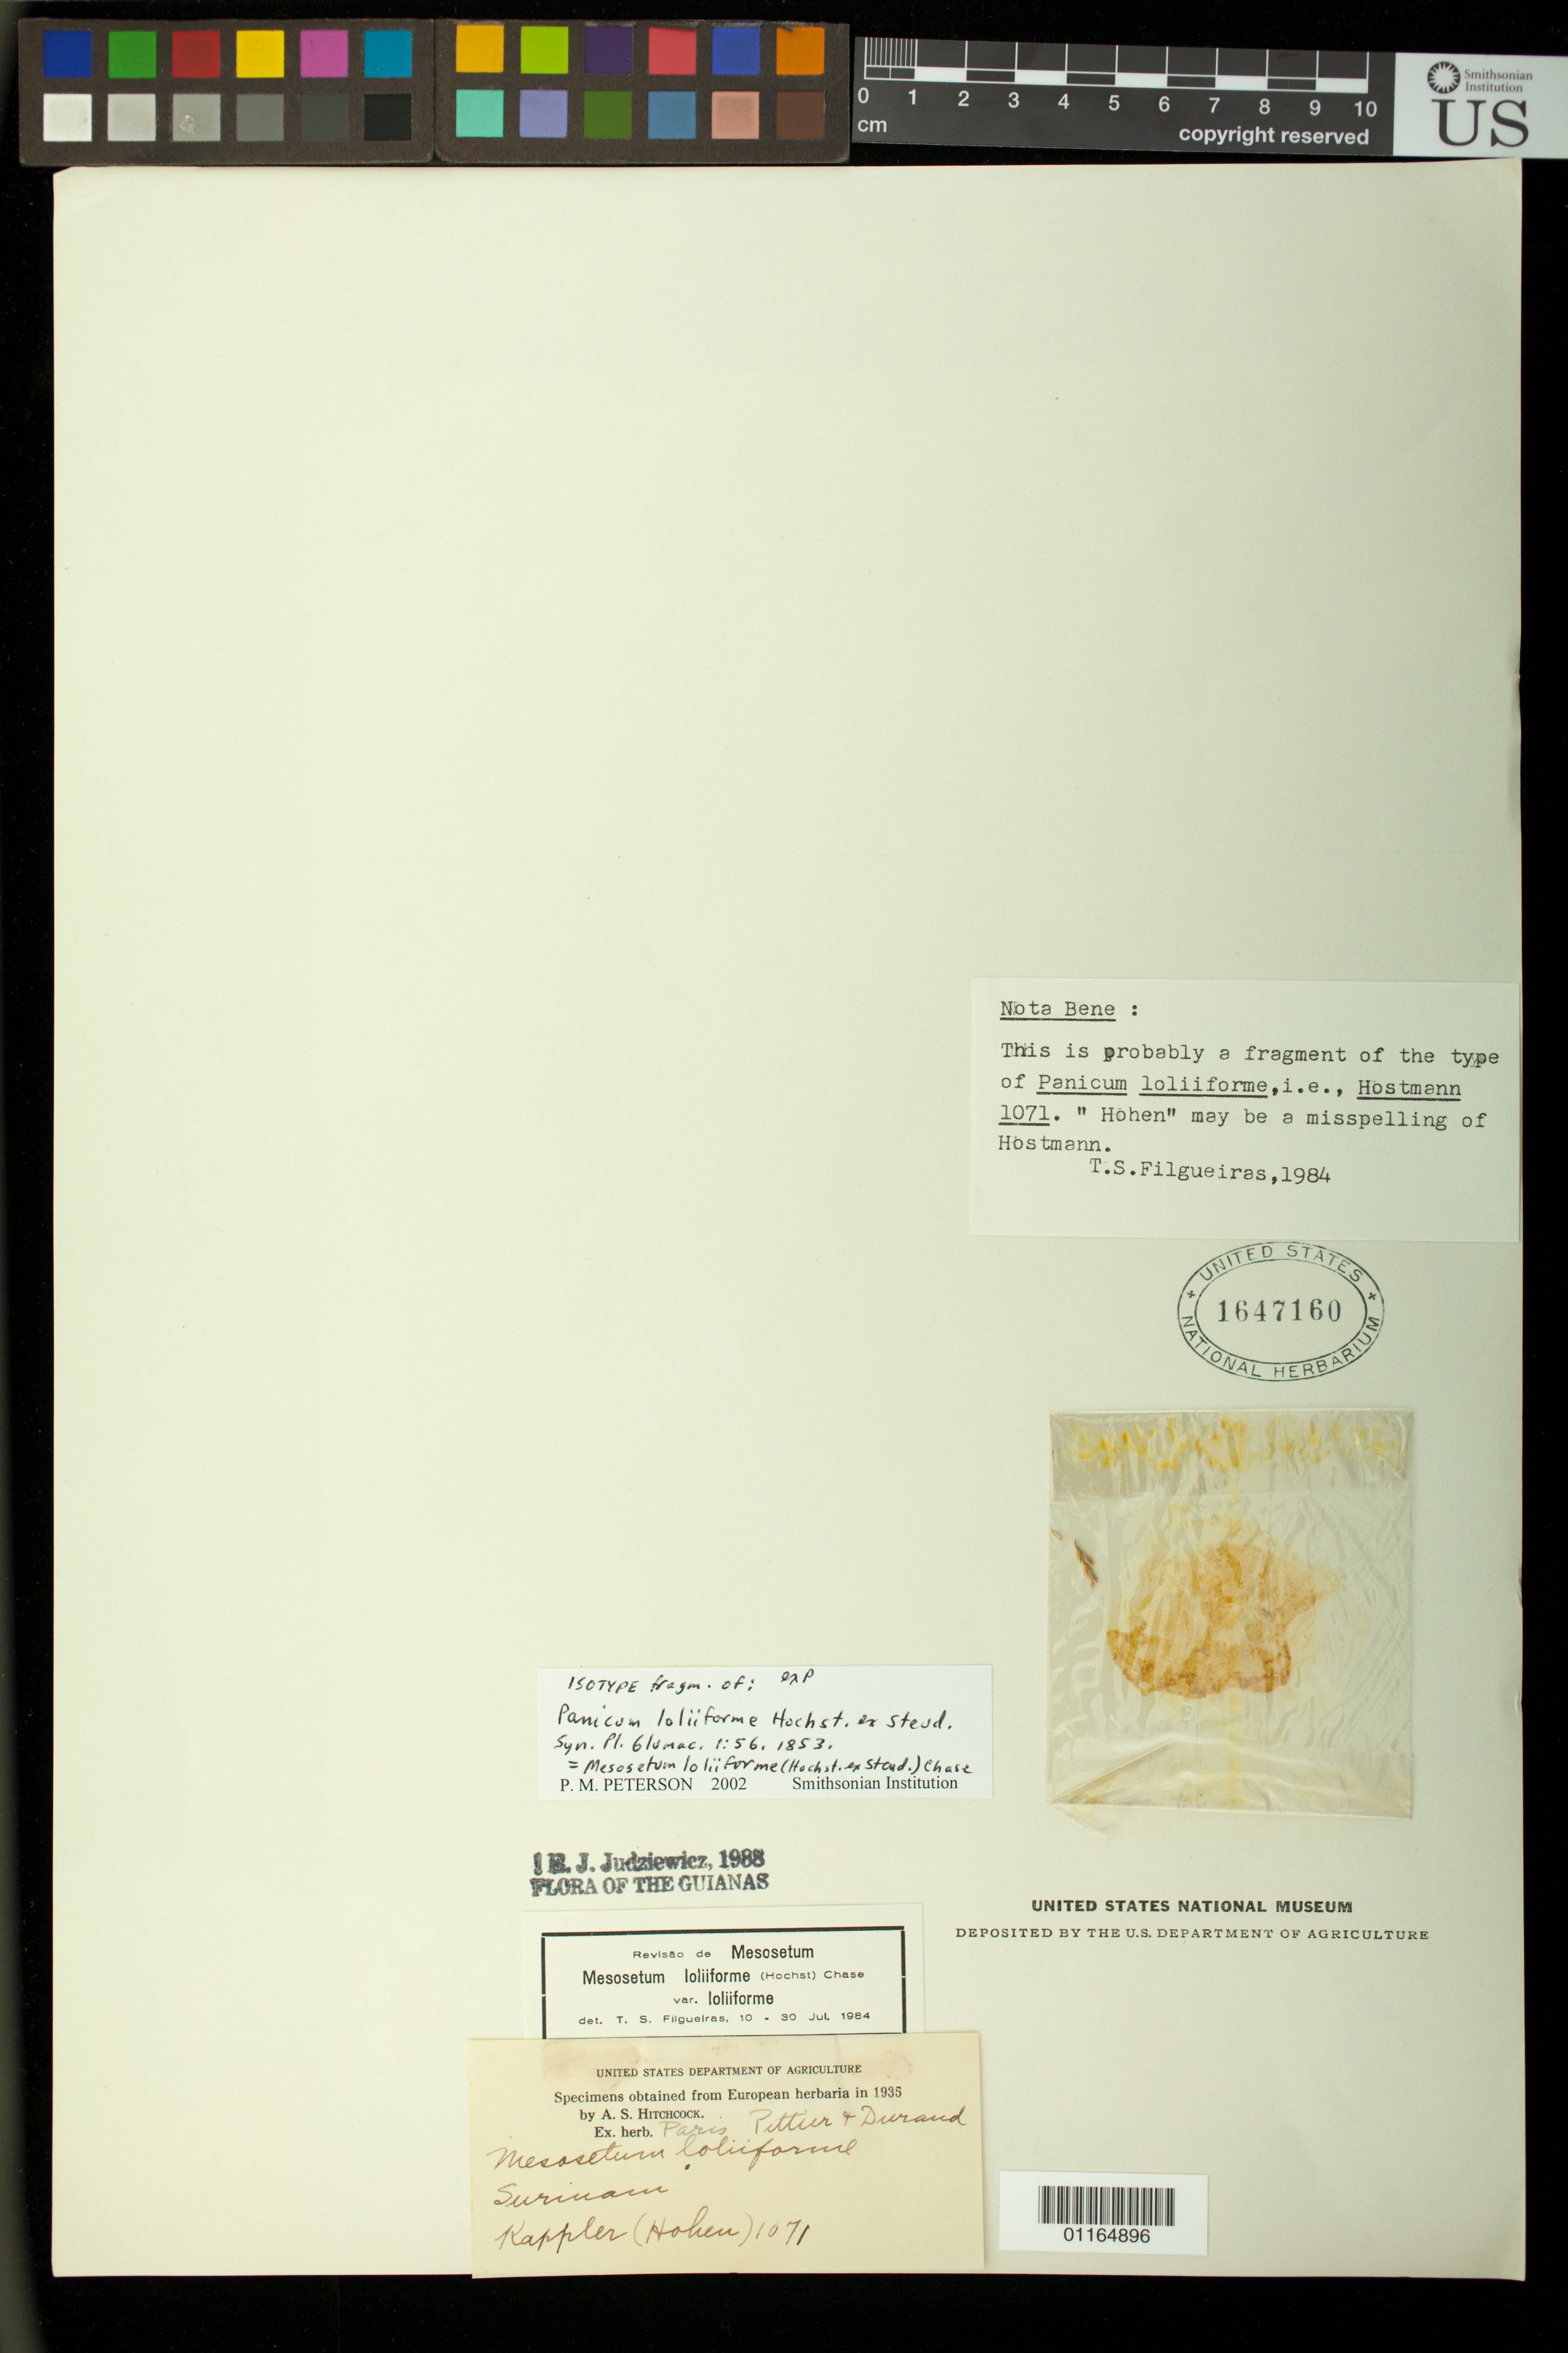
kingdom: Plantae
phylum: Tracheophyta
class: Liliopsida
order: Poales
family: Poaceae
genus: Panicum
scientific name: Panicum loliiforme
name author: Hochst. ex Steud.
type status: Type Collection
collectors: A. Kappler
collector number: Hostmann 1071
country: Suriname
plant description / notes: Fragmentary material of type specimen ex herb. Pittier & Durand (Paris)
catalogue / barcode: US 1647160